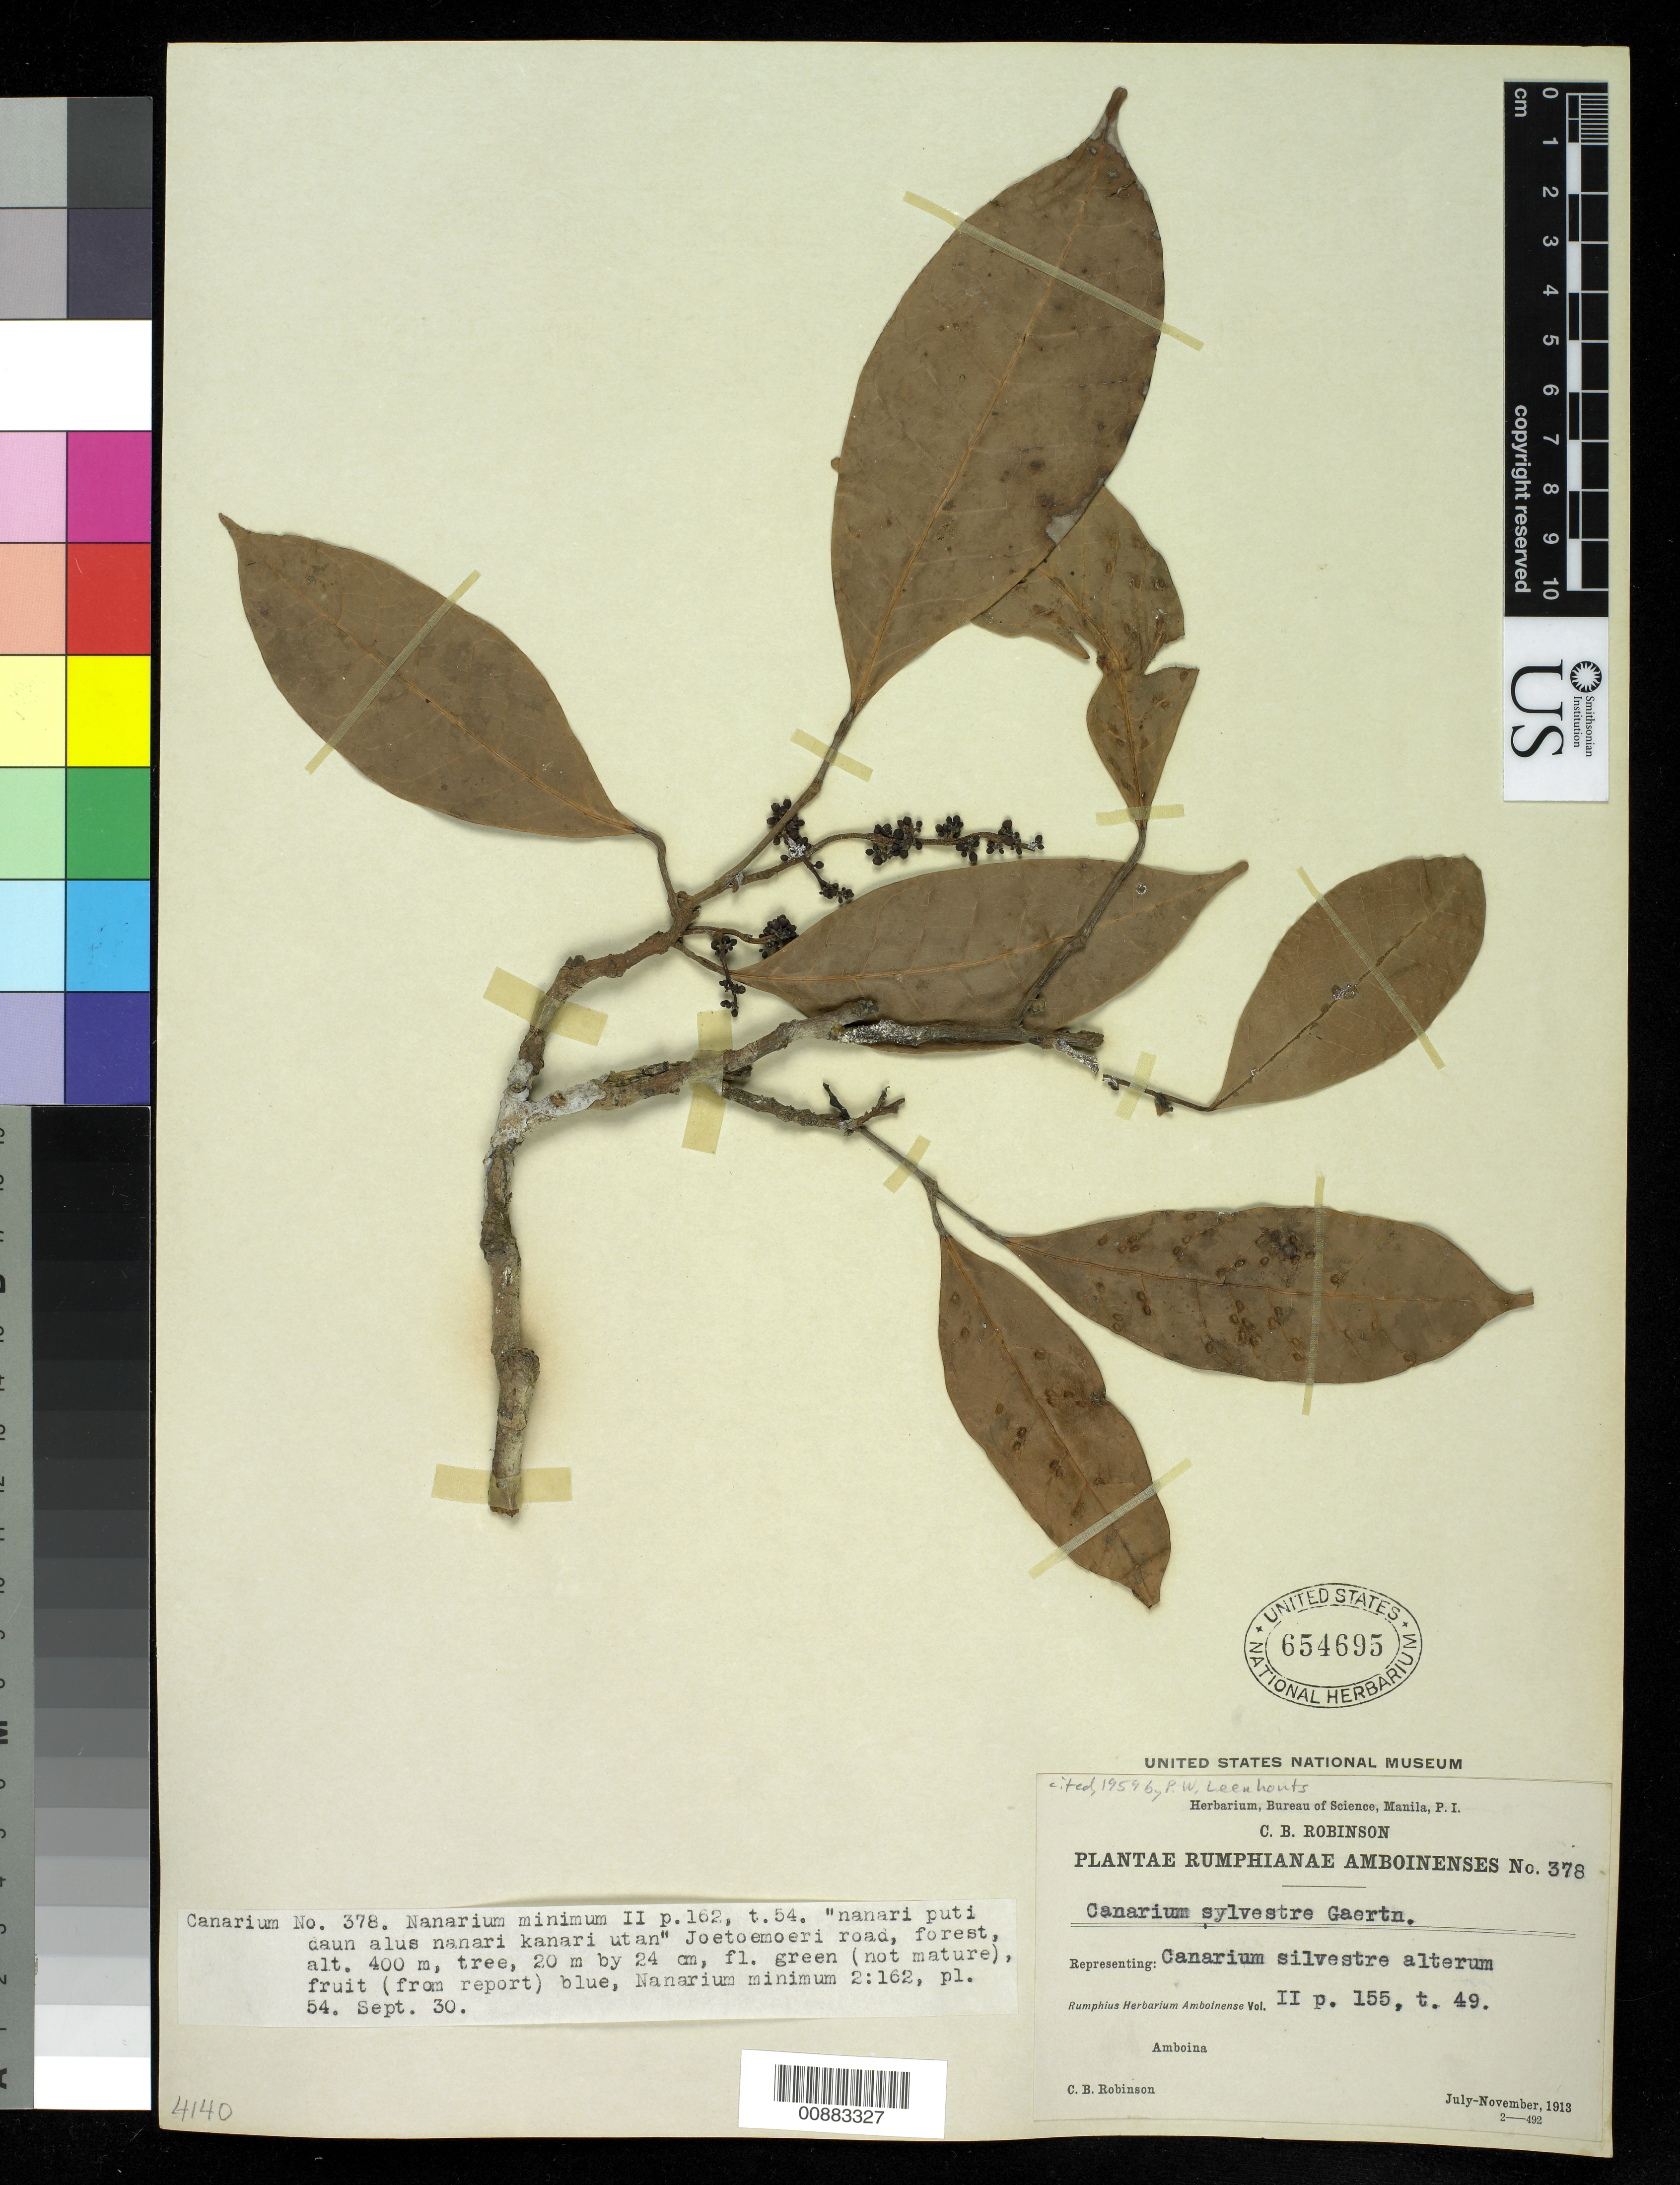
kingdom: Plantae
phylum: Tracheophyta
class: Magnoliopsida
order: Sapindales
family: Burseraceae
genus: Canarium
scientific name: Canarium silvestre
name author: Gaertn.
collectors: C. Robinson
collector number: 378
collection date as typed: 30 Sep 1913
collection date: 1913-09-30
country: Indonesia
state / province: Maluku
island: Amboina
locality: Joetoemoeri road.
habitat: Forest.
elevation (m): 400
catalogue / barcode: US 654695